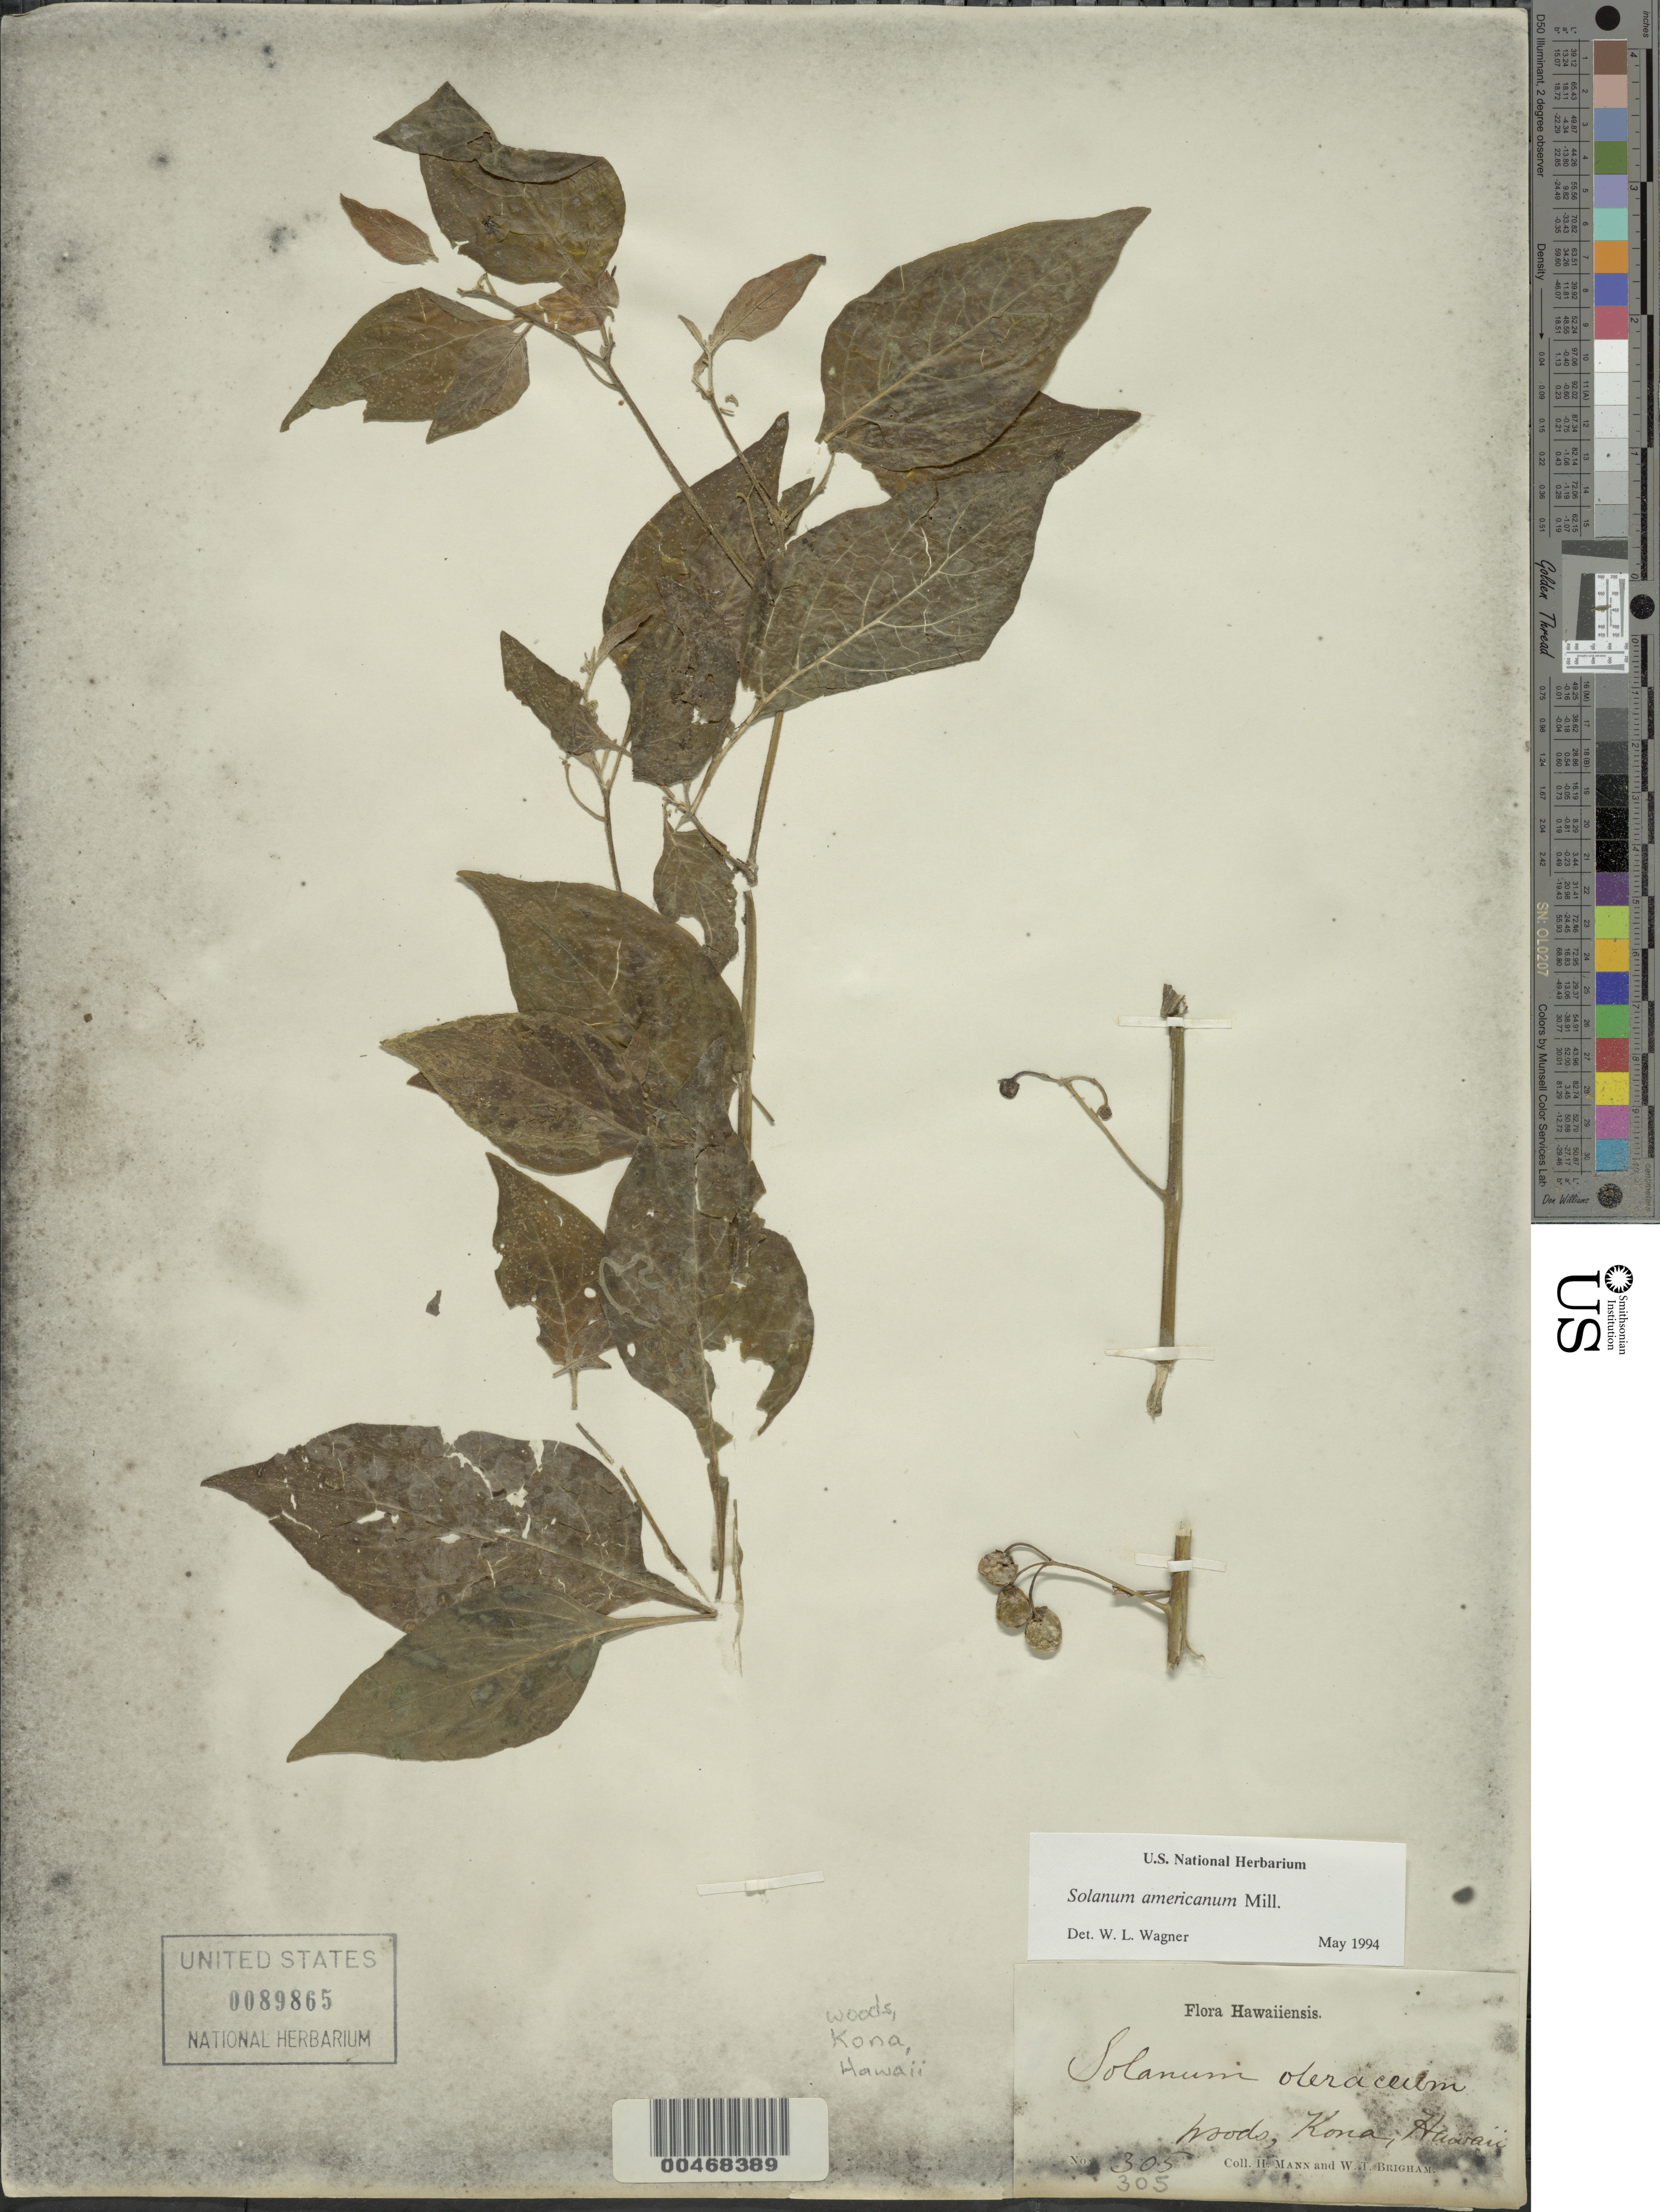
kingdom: Plantae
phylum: Tracheophyta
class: Magnoliopsida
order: Solanales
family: Solanaceae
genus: Solanum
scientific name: Solanum americanum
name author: Mill.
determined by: Wagner, W. L., (BOT), Smithsonian Institution - National Museum of Natural History (UNITED STATES)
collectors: H. Mann & W. T. Brigham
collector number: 305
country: United States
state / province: Hawaii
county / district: Honolulu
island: Oahu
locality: Kona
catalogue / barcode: US 89865